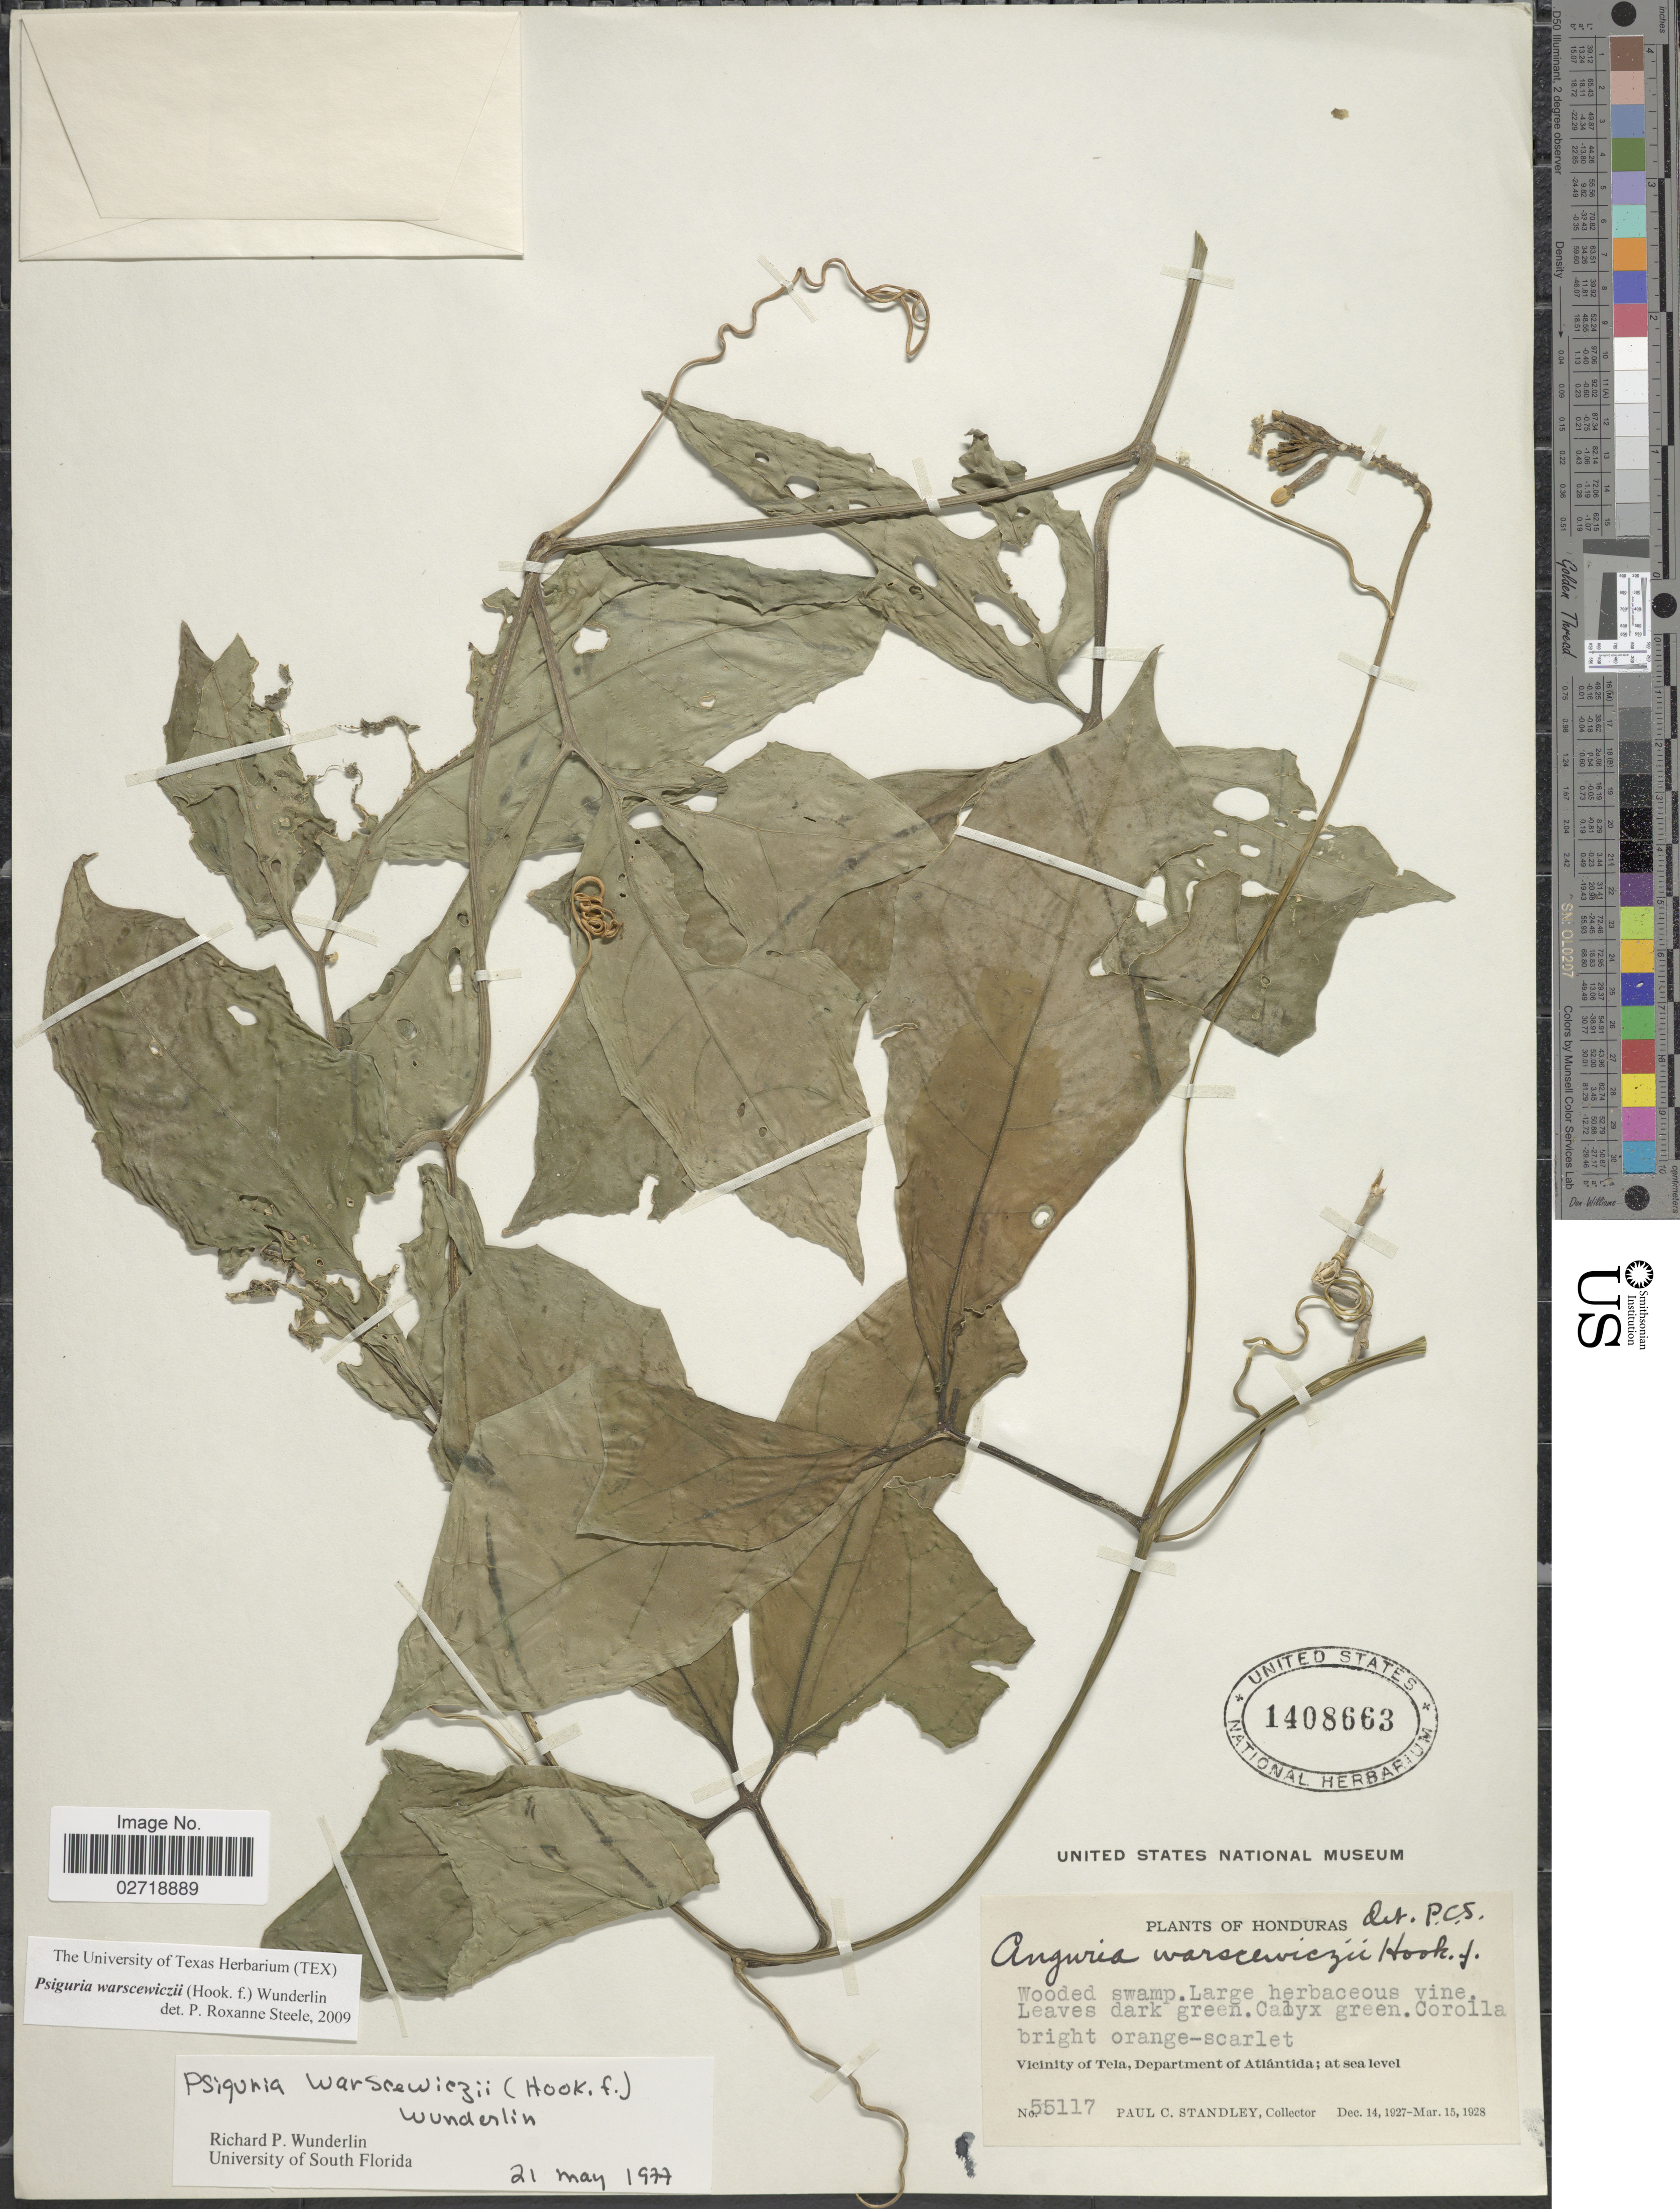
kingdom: Plantae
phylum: Tracheophyta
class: Magnoliopsida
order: Cucurbitales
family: Cucurbitaceae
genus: Psiguria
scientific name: Psiguria warscewiczii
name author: (Hook. f.) Wunderlin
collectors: P. C. Standley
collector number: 55117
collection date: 1927-12-14/1928-03-15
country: Honduras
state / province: Atlántida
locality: Vicinity of Tela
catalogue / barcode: US 1408663